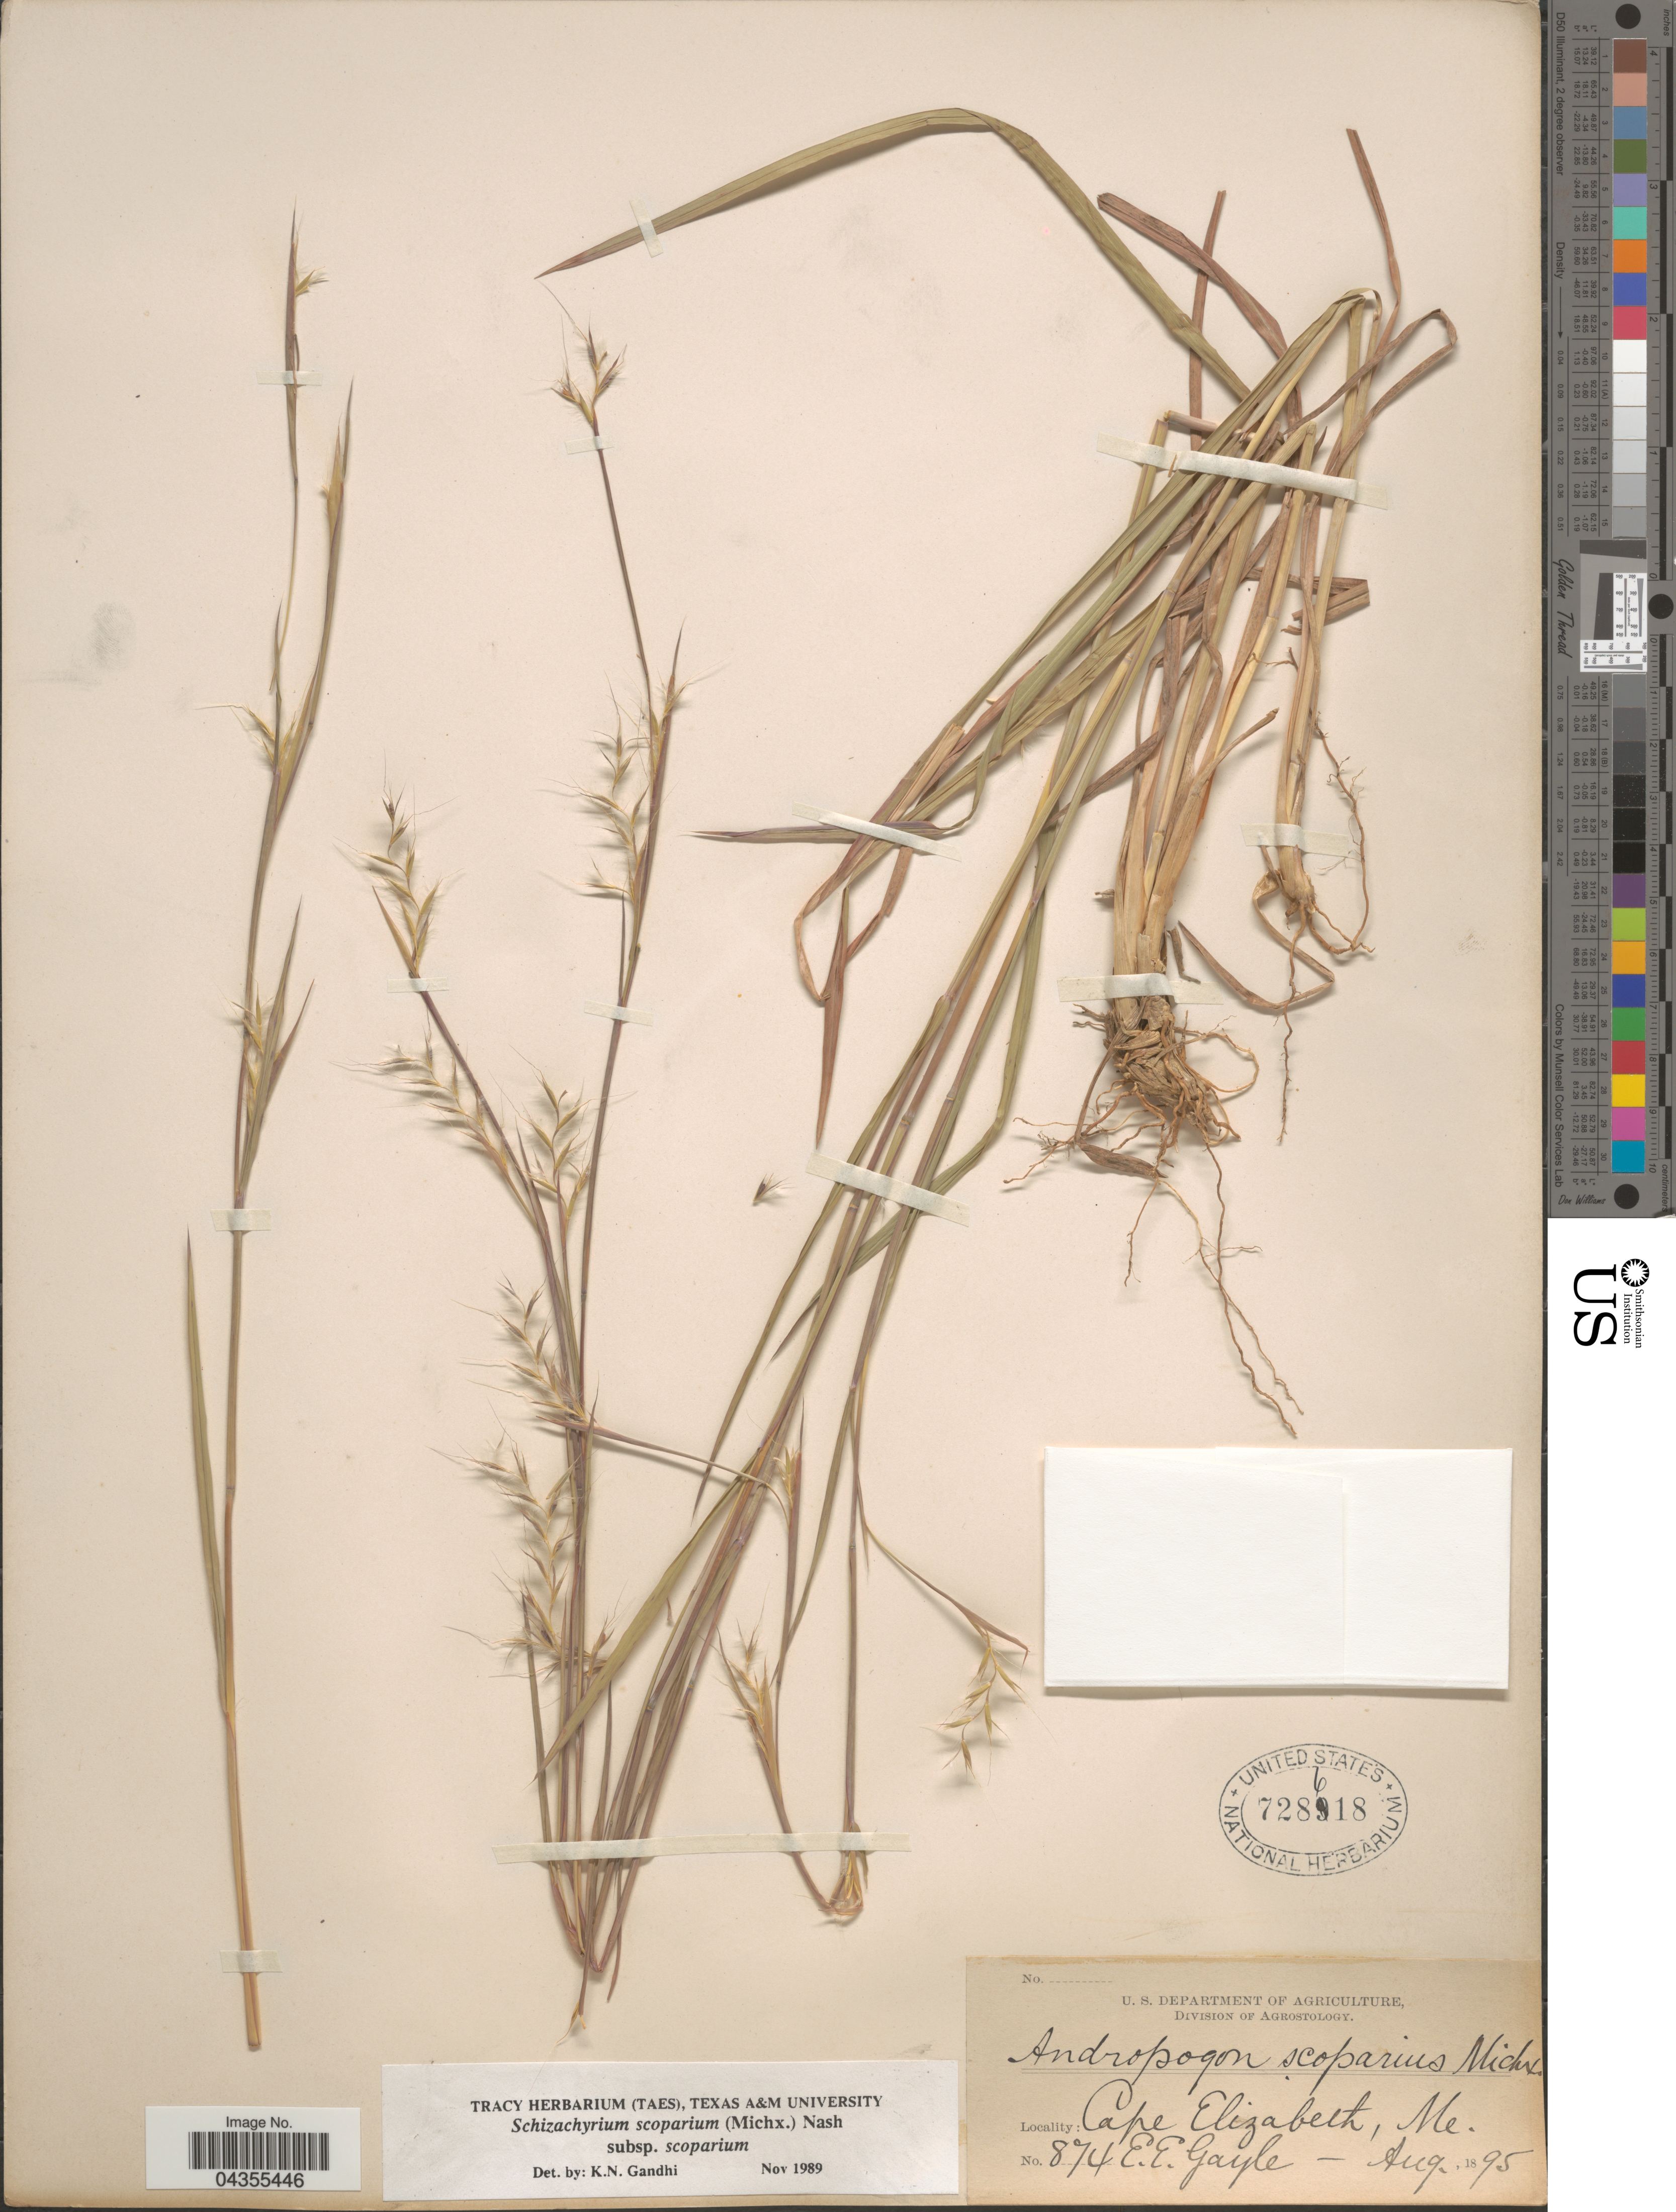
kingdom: Plantae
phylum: Tracheophyta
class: Liliopsida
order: Poales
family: Poaceae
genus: Schizachyrium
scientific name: Schizachyrium scoparium var. scoparium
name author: (Michx.) Nash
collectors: E. Gayle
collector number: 874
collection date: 1895-08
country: United States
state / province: Maine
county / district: Cumberland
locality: Cape Elizabeth.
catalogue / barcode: US 728618